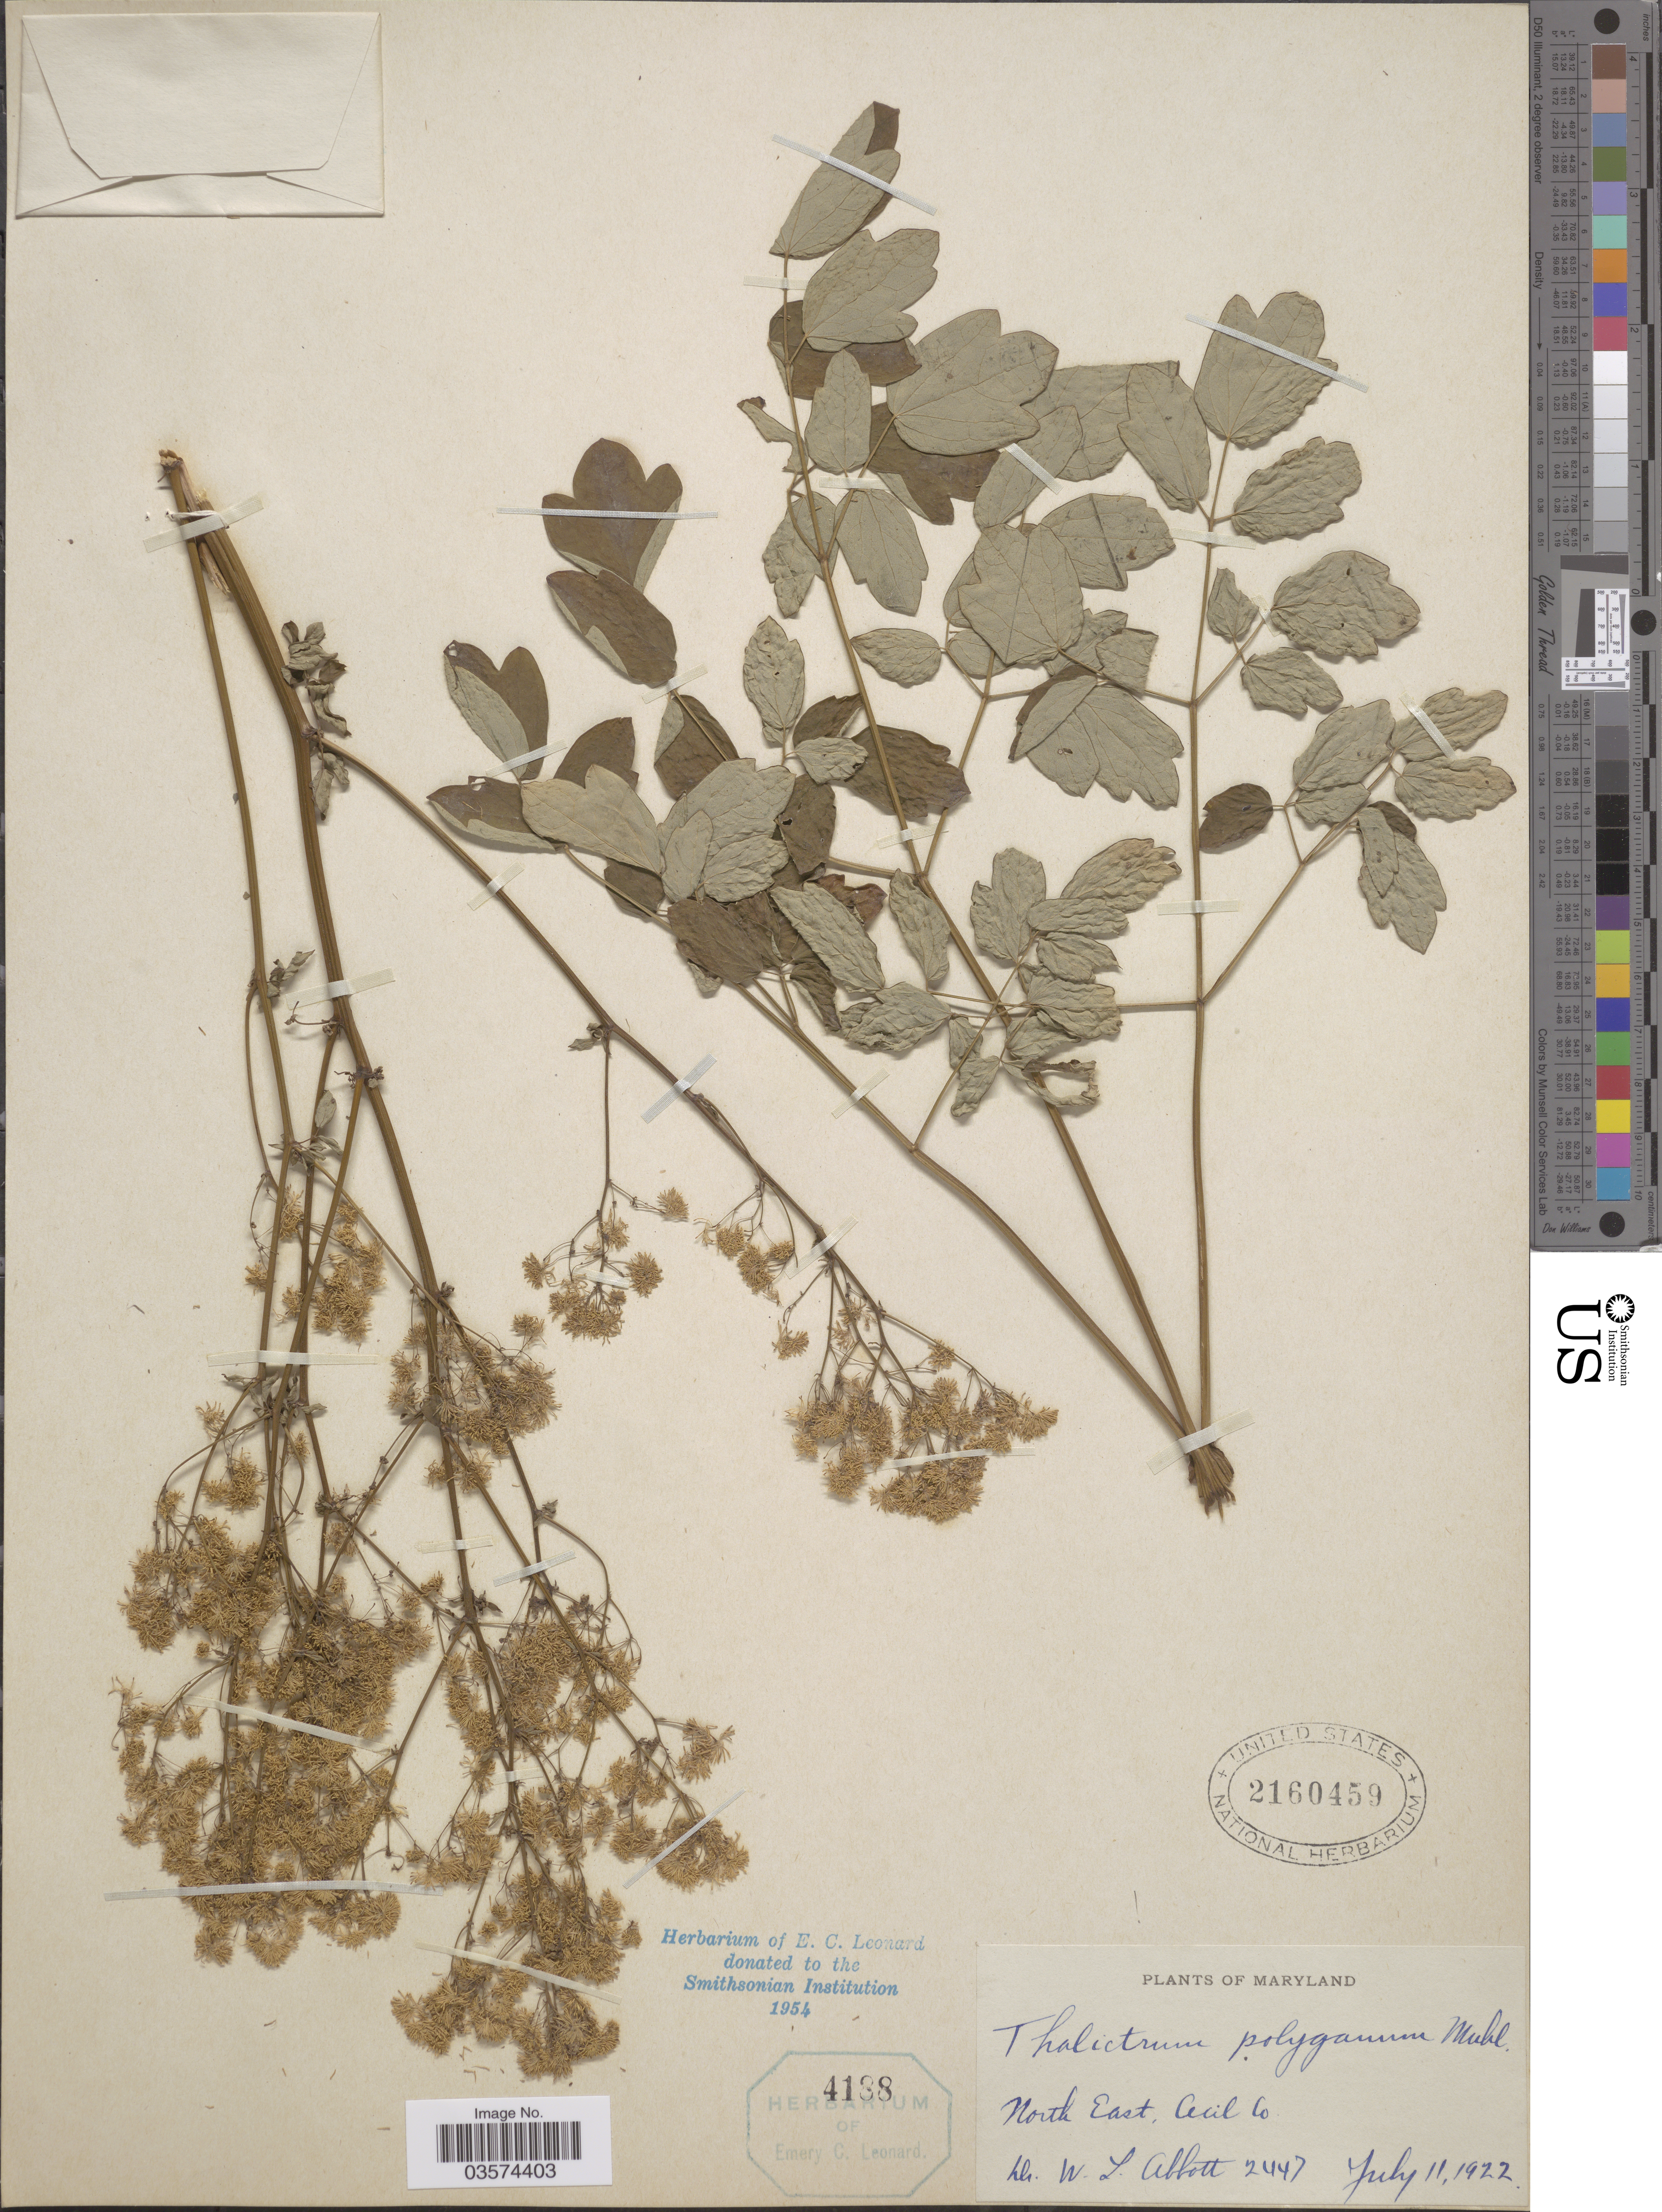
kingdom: Plantae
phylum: Tracheophyta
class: Magnoliopsida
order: Ranunculales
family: Ranunculaceae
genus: Thalictrum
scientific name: Thalictrum pubescens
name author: Pursh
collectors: W. L. Abbott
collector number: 2447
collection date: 1922-07-11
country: United States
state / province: Maryland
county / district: Cecil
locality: North East, Cecil Co.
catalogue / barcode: US 2160459